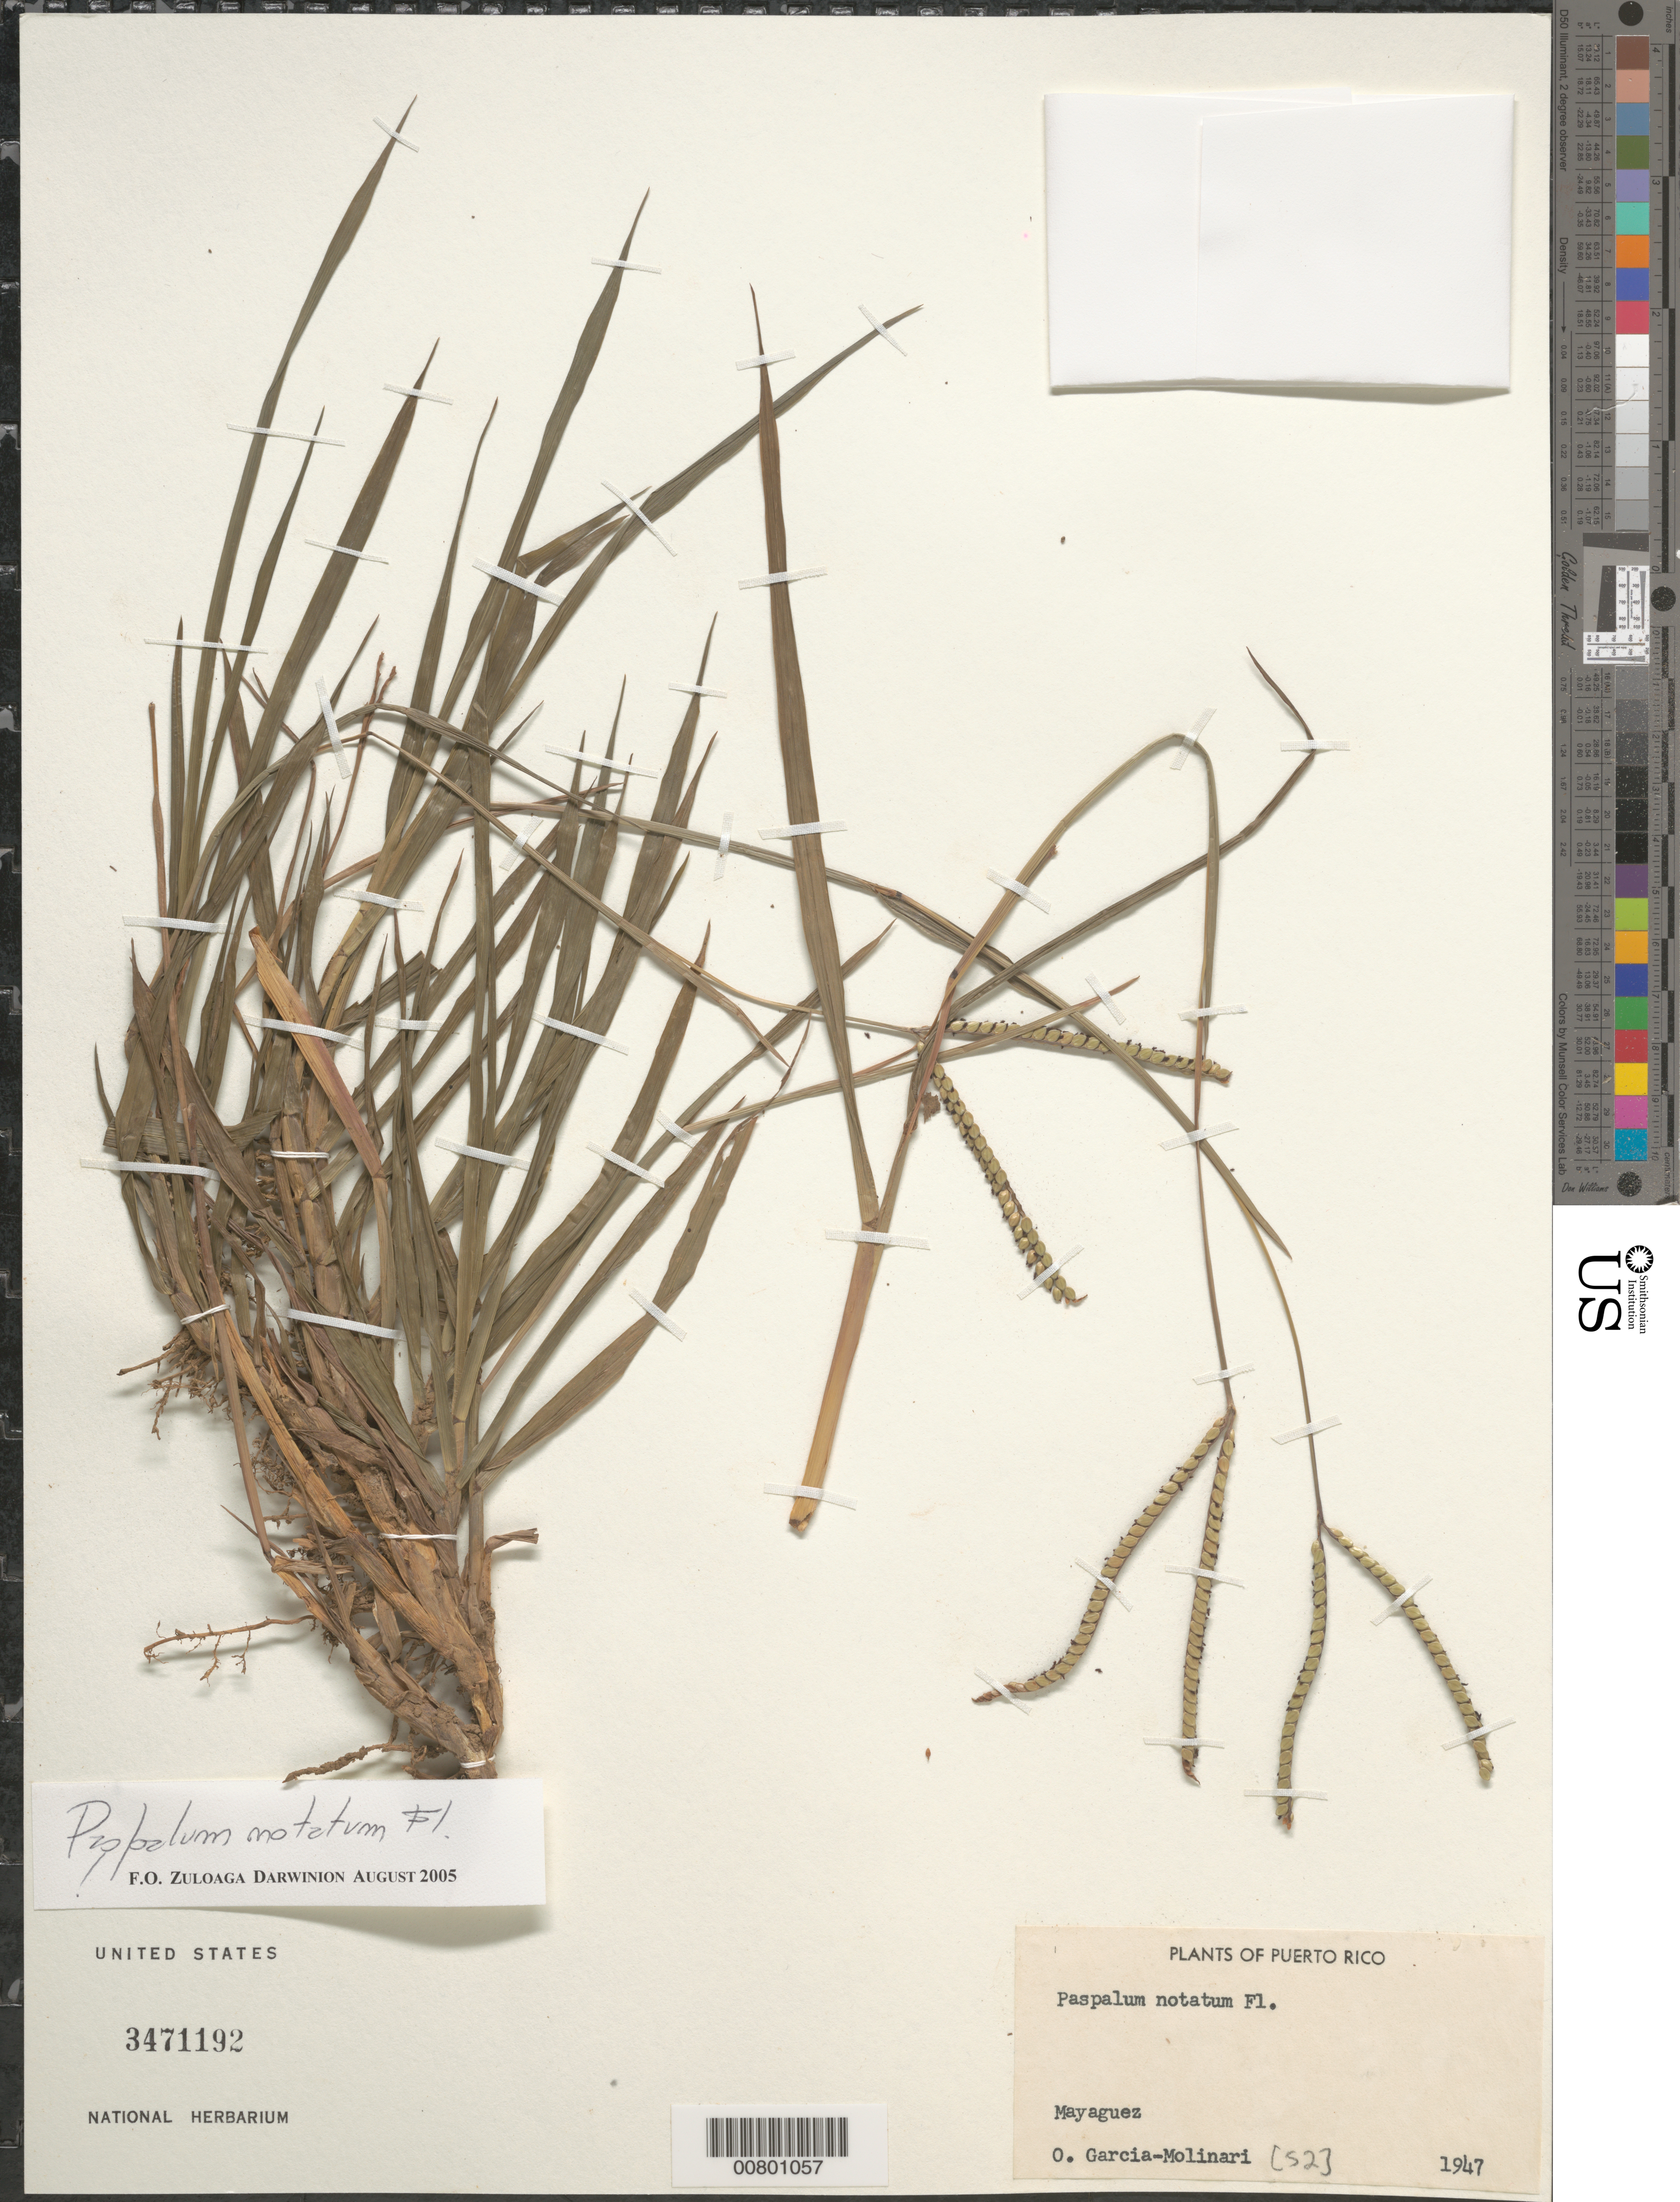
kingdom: Plantae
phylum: Tracheophyta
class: Liliopsida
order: Poales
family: Poaceae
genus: Paspalum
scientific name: Paspalum notatum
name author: Flüggé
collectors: O. García-Molinari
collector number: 52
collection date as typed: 1947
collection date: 1947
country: Puerto Rico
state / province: Mayagüez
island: Puerto Rico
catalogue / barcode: US 3471192